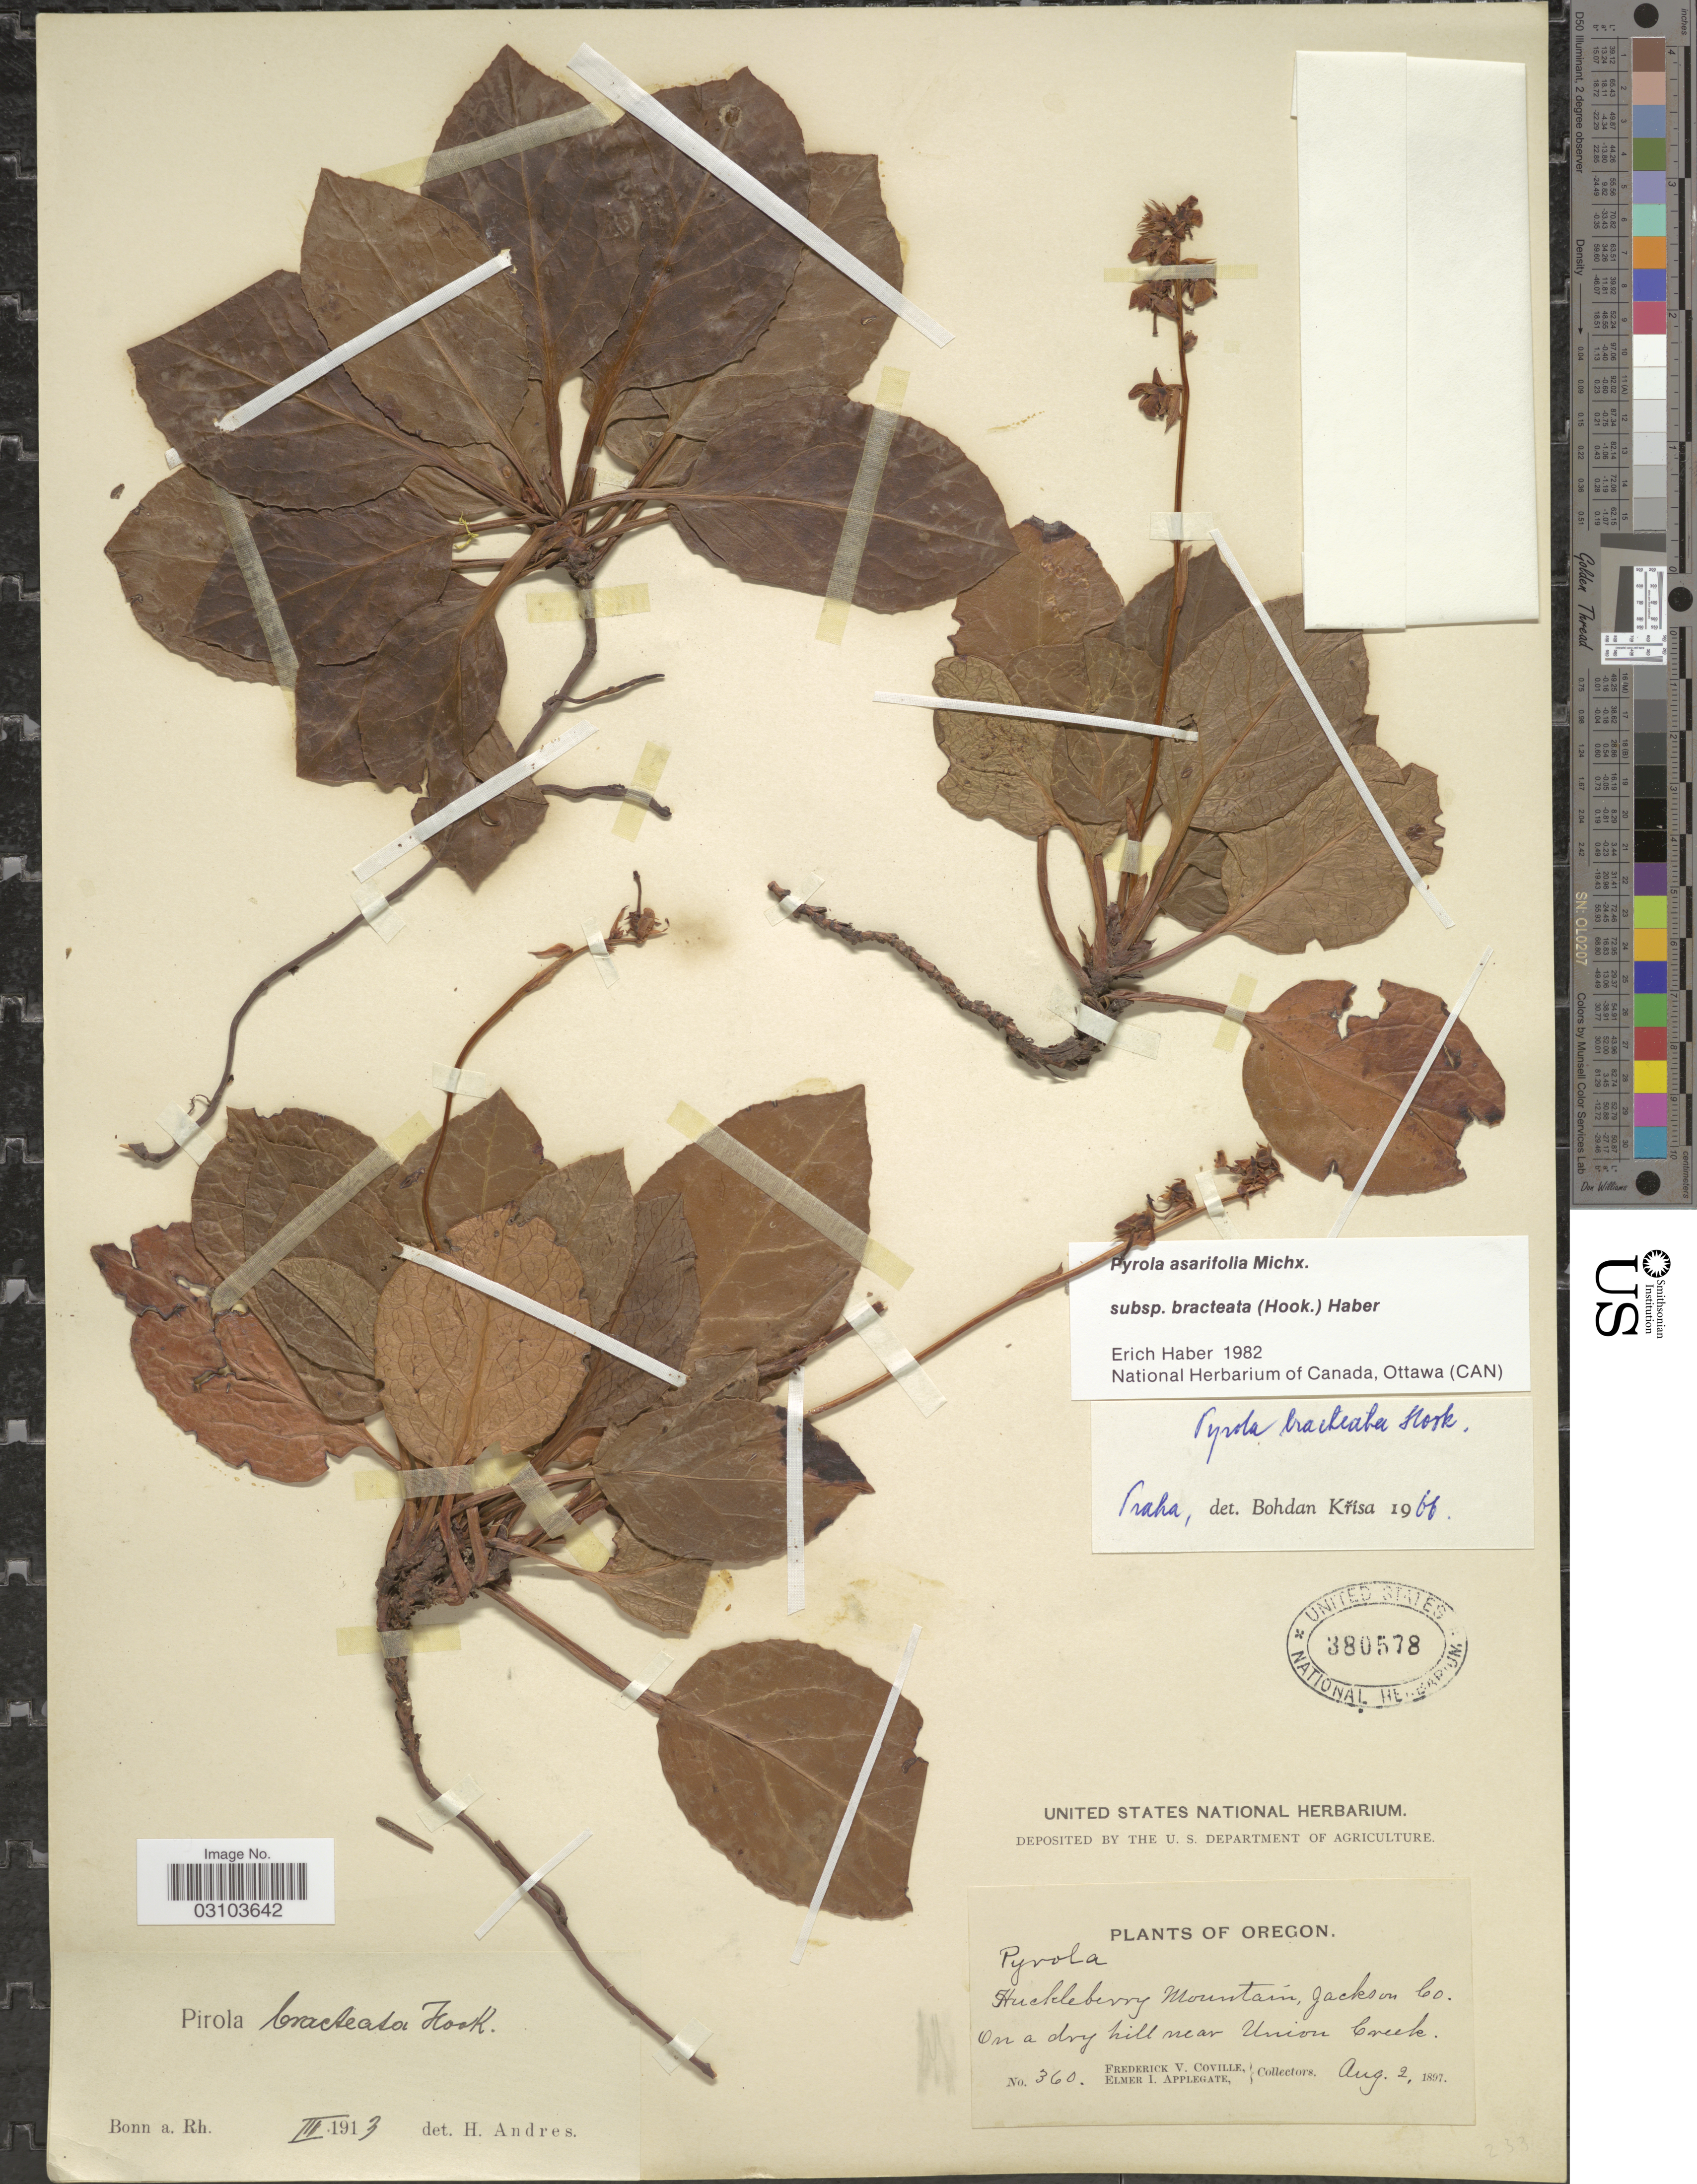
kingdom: Plantae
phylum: Tracheophyta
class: Magnoliopsida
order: Ericales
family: Ericaceae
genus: Pyrola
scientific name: Pyrola asarifolia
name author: Michx.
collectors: F. V. Coville & E. I. Applegate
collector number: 360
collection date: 1897-08-02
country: United States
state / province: Oregon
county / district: Jackson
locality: Huckleberry Mountain, Jackson Co. On a dry hill near Union Creek.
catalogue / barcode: US 380578